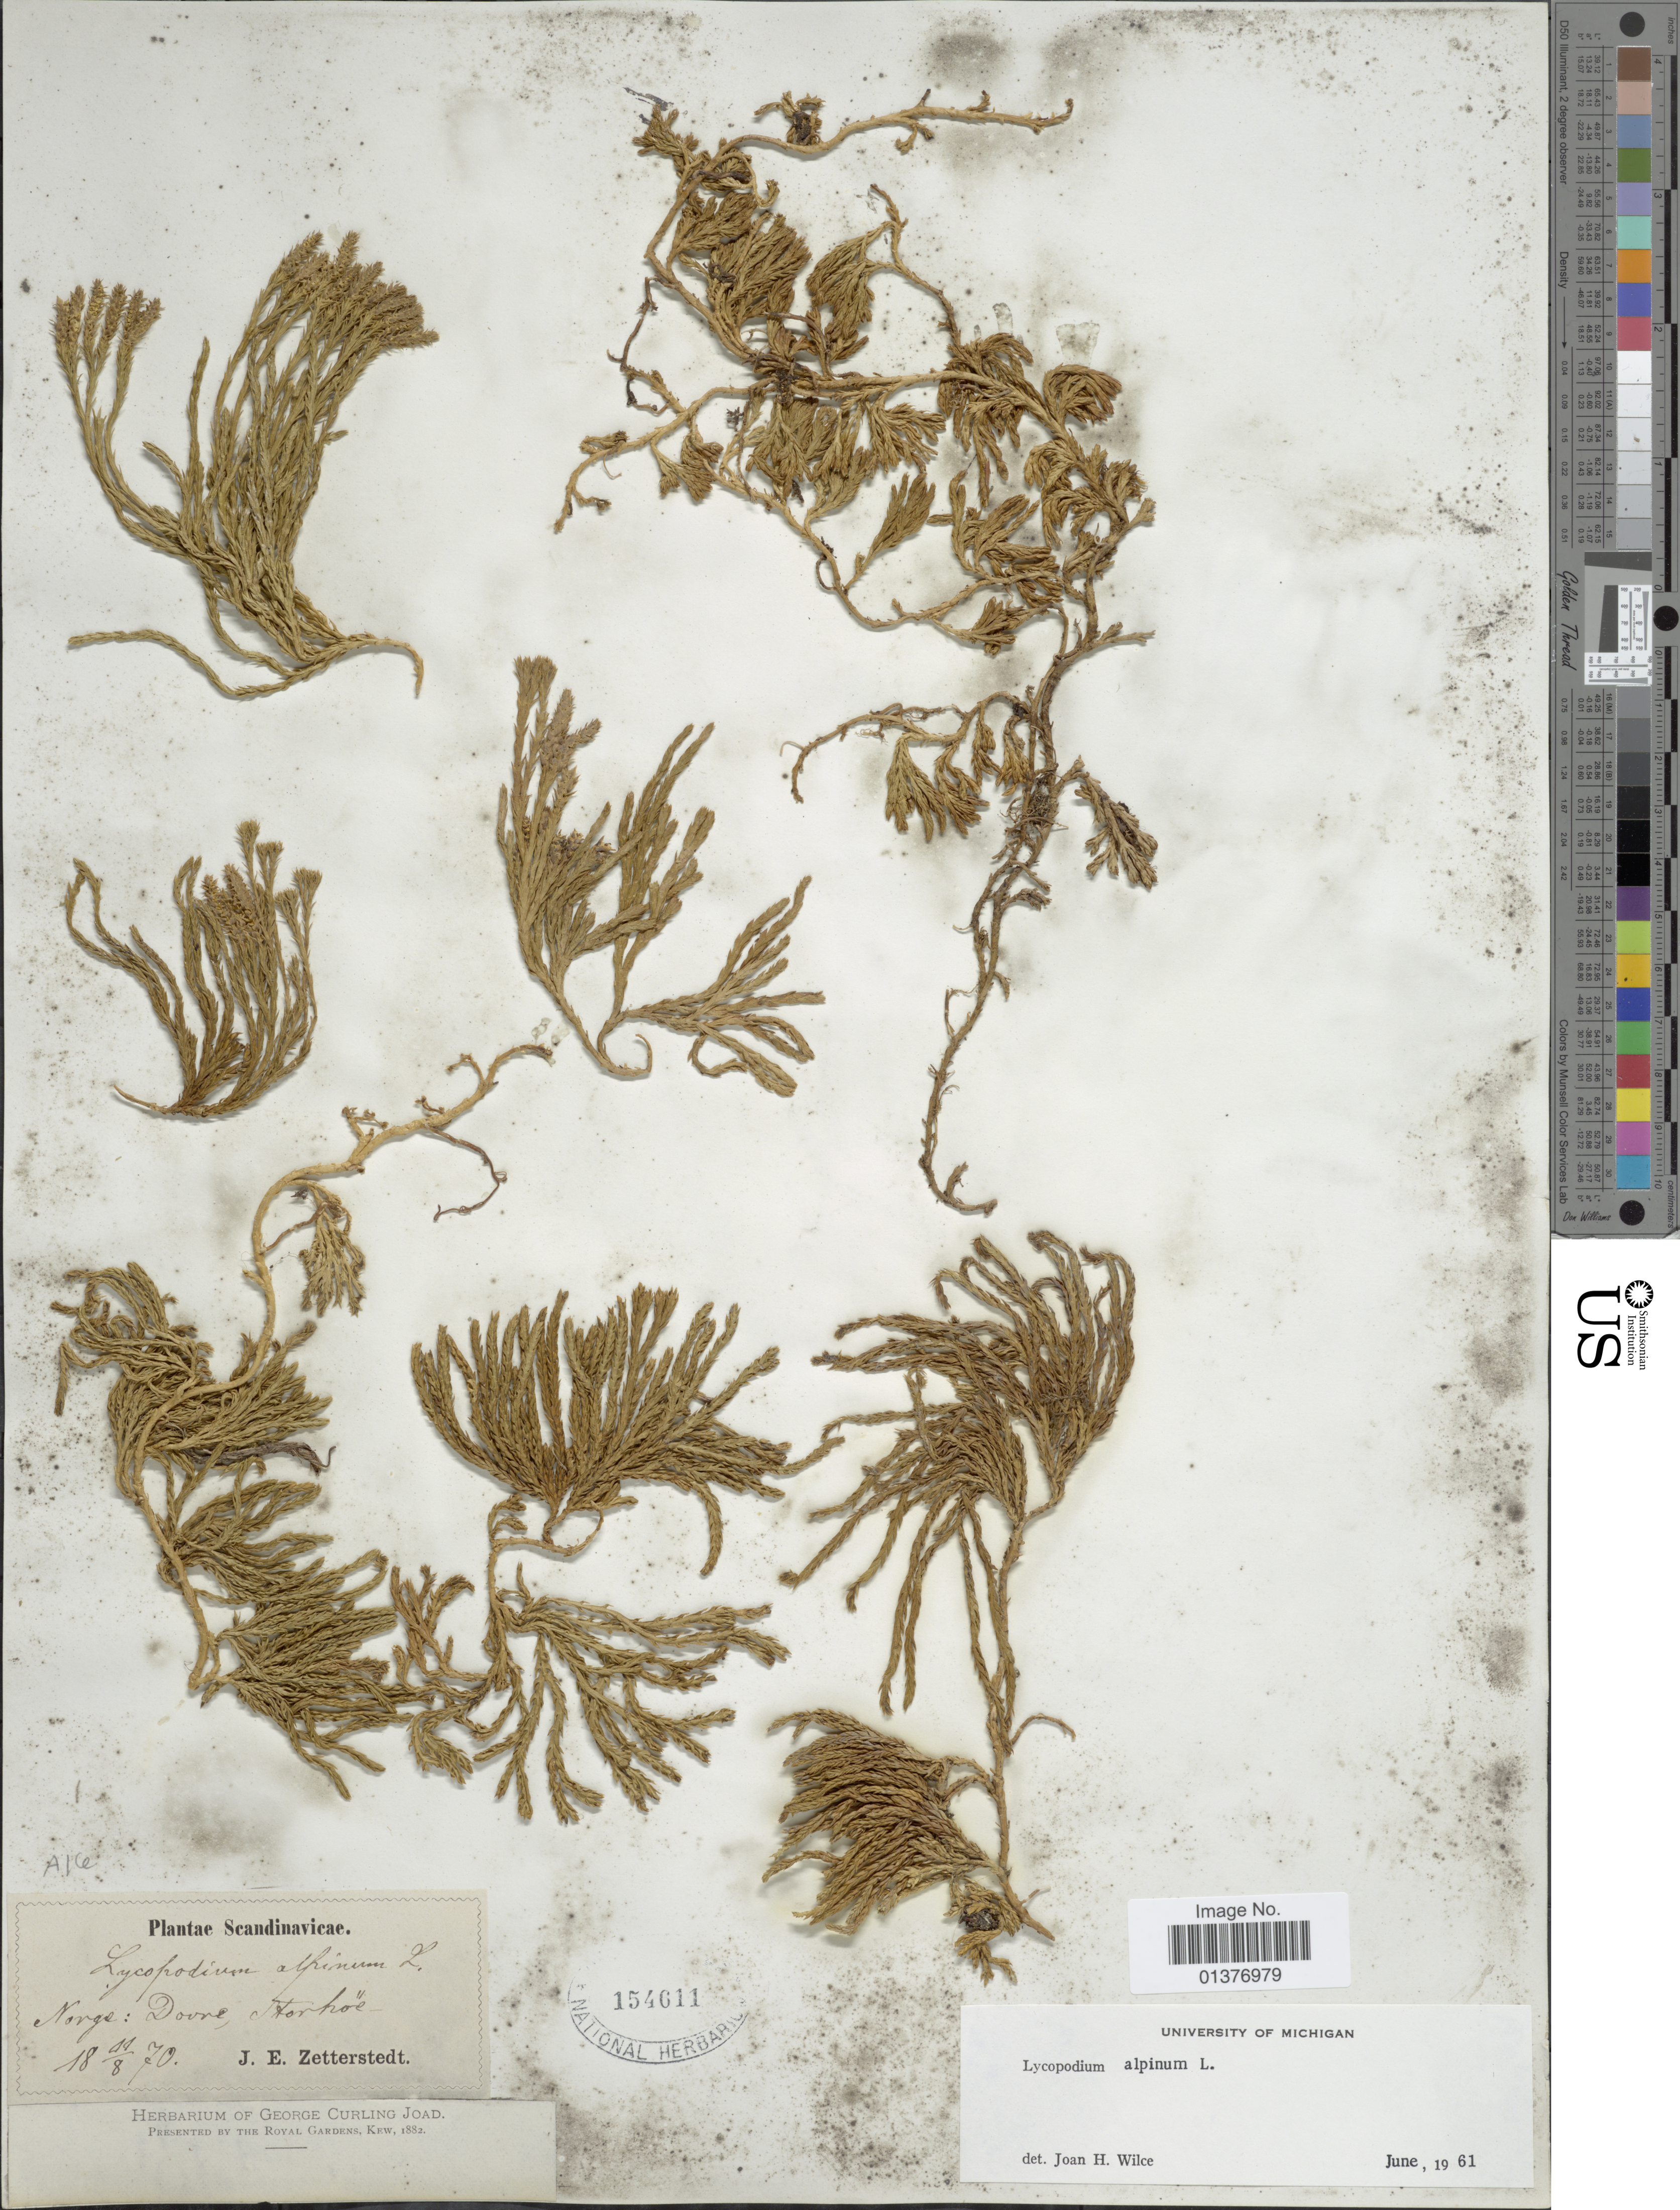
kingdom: Plantae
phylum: Tracheophyta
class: Lycopodiopsida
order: Lycopodiales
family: Lycopodiaceae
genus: Diphasiastrum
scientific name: Diphasiastrum alpinum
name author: (L.) Holub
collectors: J.E. Zetterstedt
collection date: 1870-08-11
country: Norway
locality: Dovre, Storhöe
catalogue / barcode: US 154611